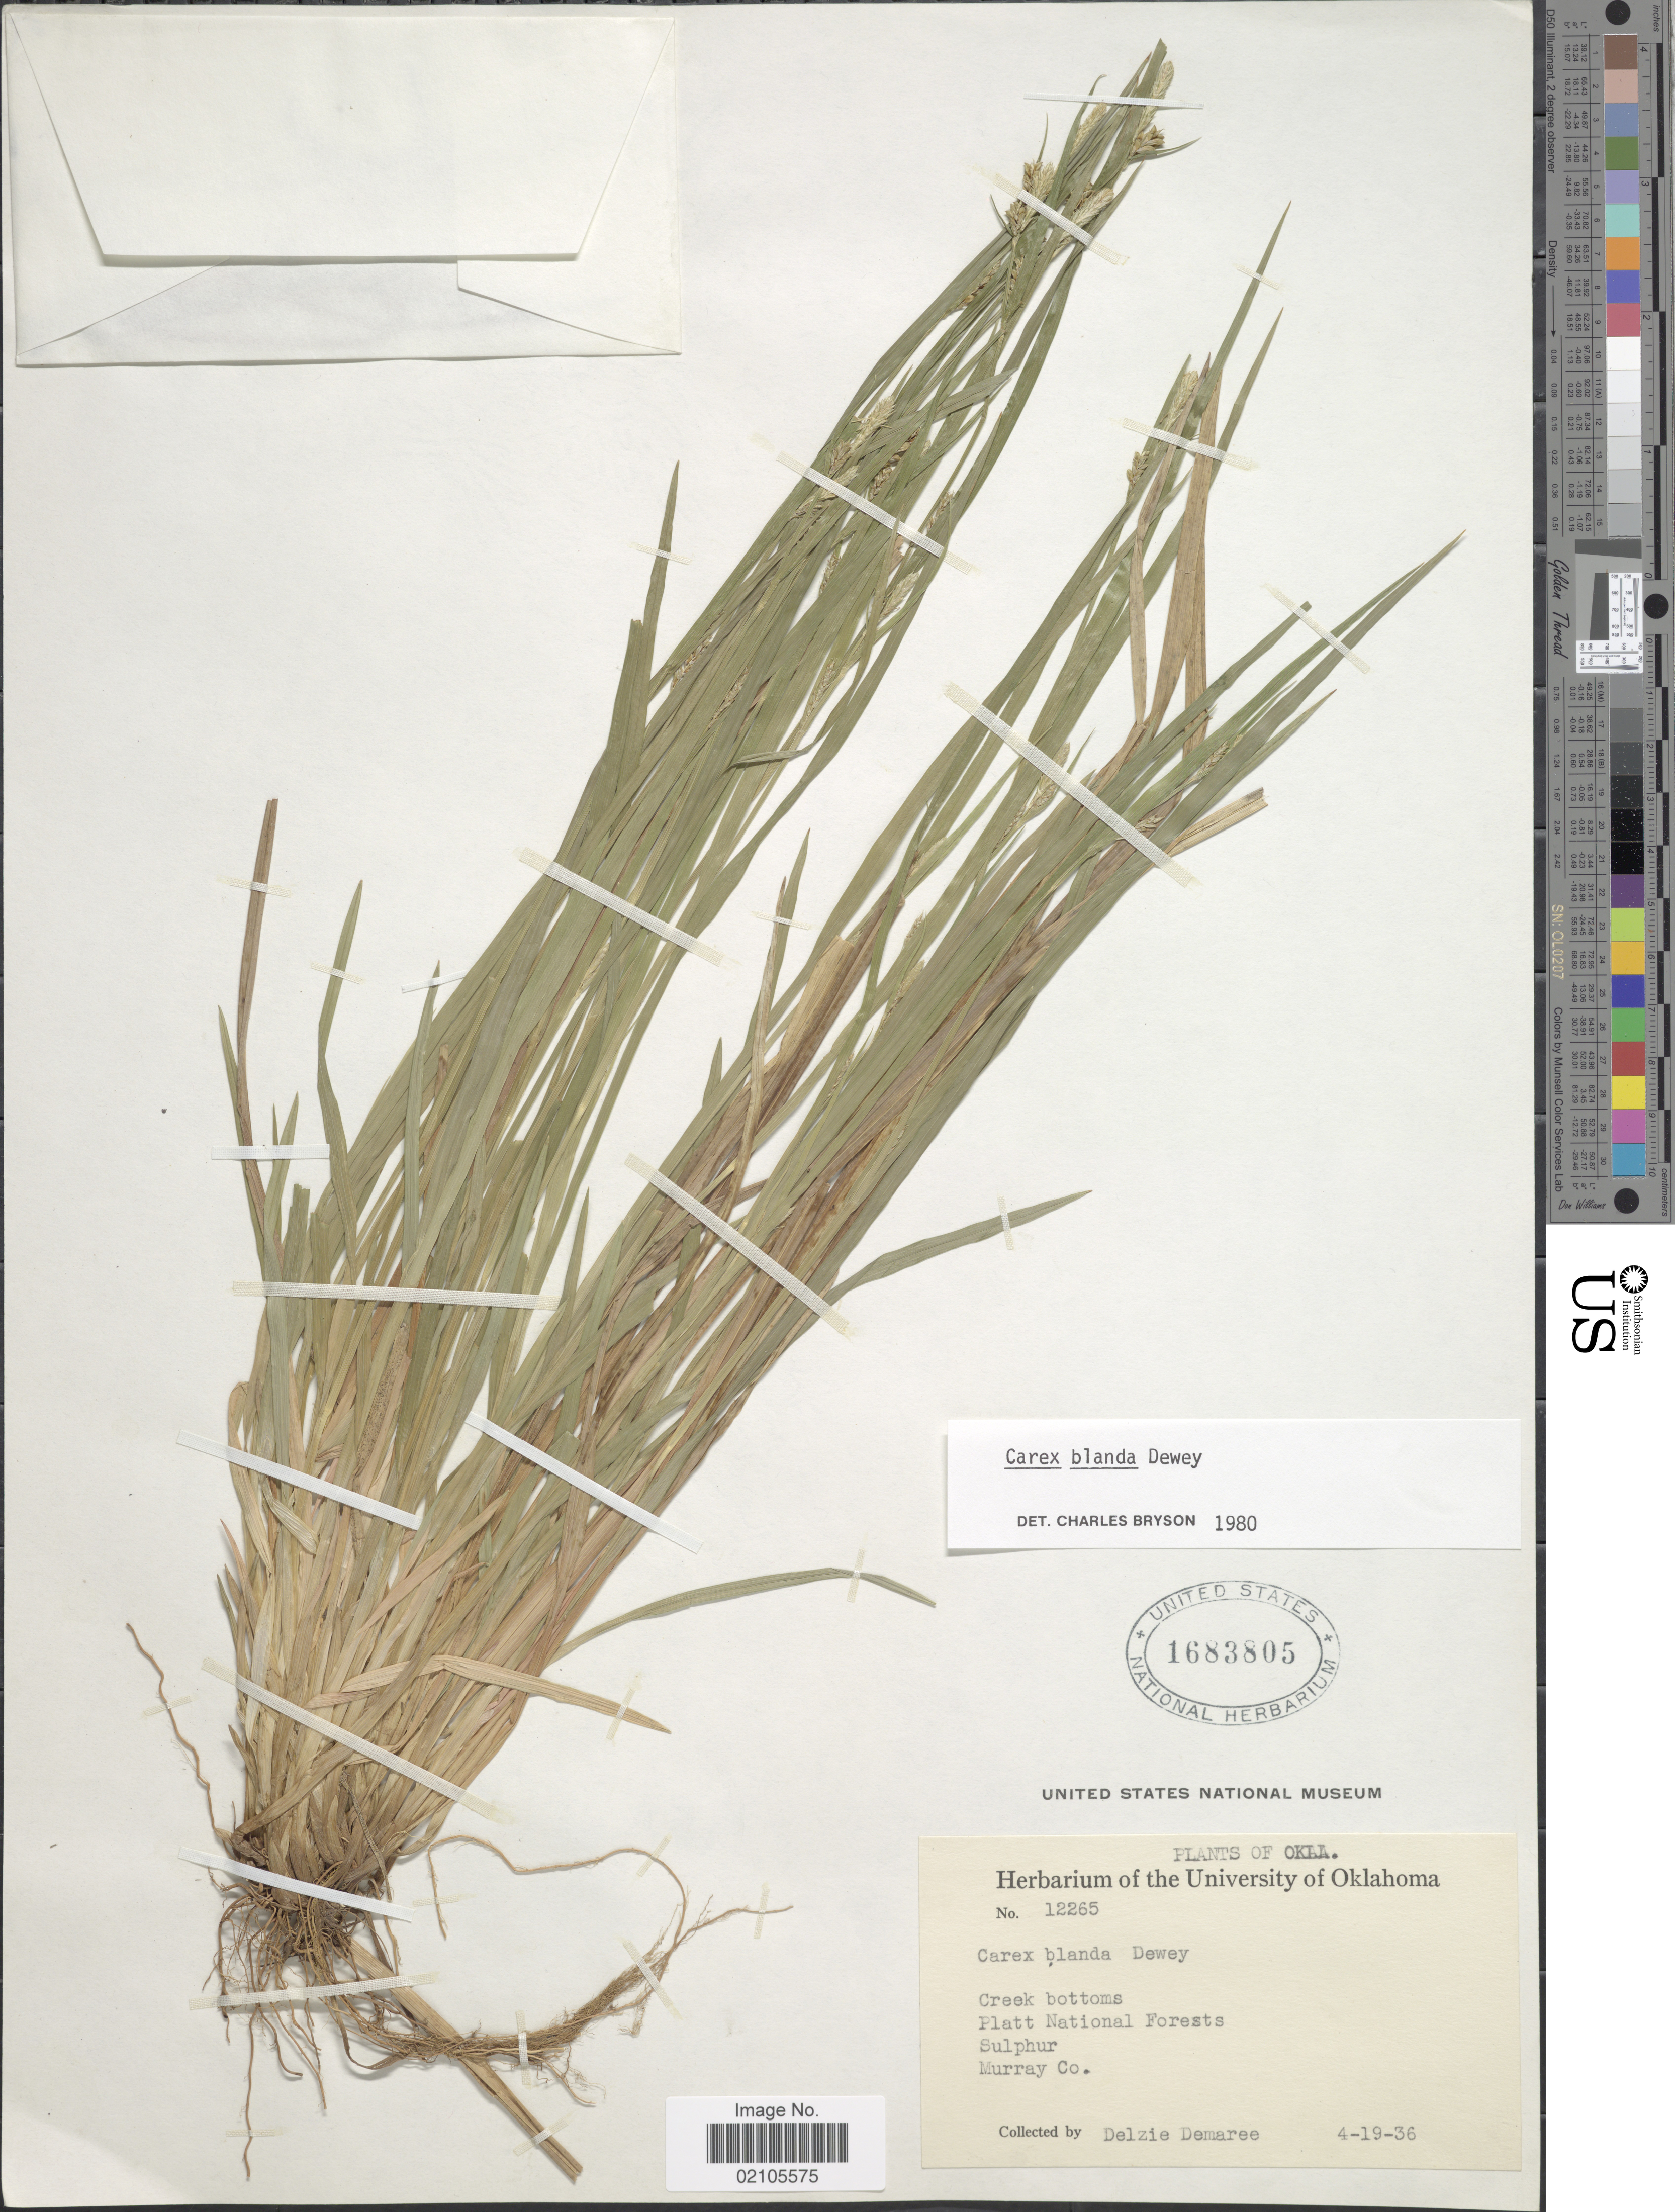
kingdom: Plantae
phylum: Tracheophyta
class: Liliopsida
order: Poales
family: Cyperaceae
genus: Carex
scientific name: Carex blanda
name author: Dewey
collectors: D. Demaree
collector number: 12265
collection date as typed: Transcribed d/m/y: 19/4/36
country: United States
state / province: Oklahoma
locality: Creek bottoms, Platt National Forests, Suphur, Murray Co.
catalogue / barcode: US 1683805